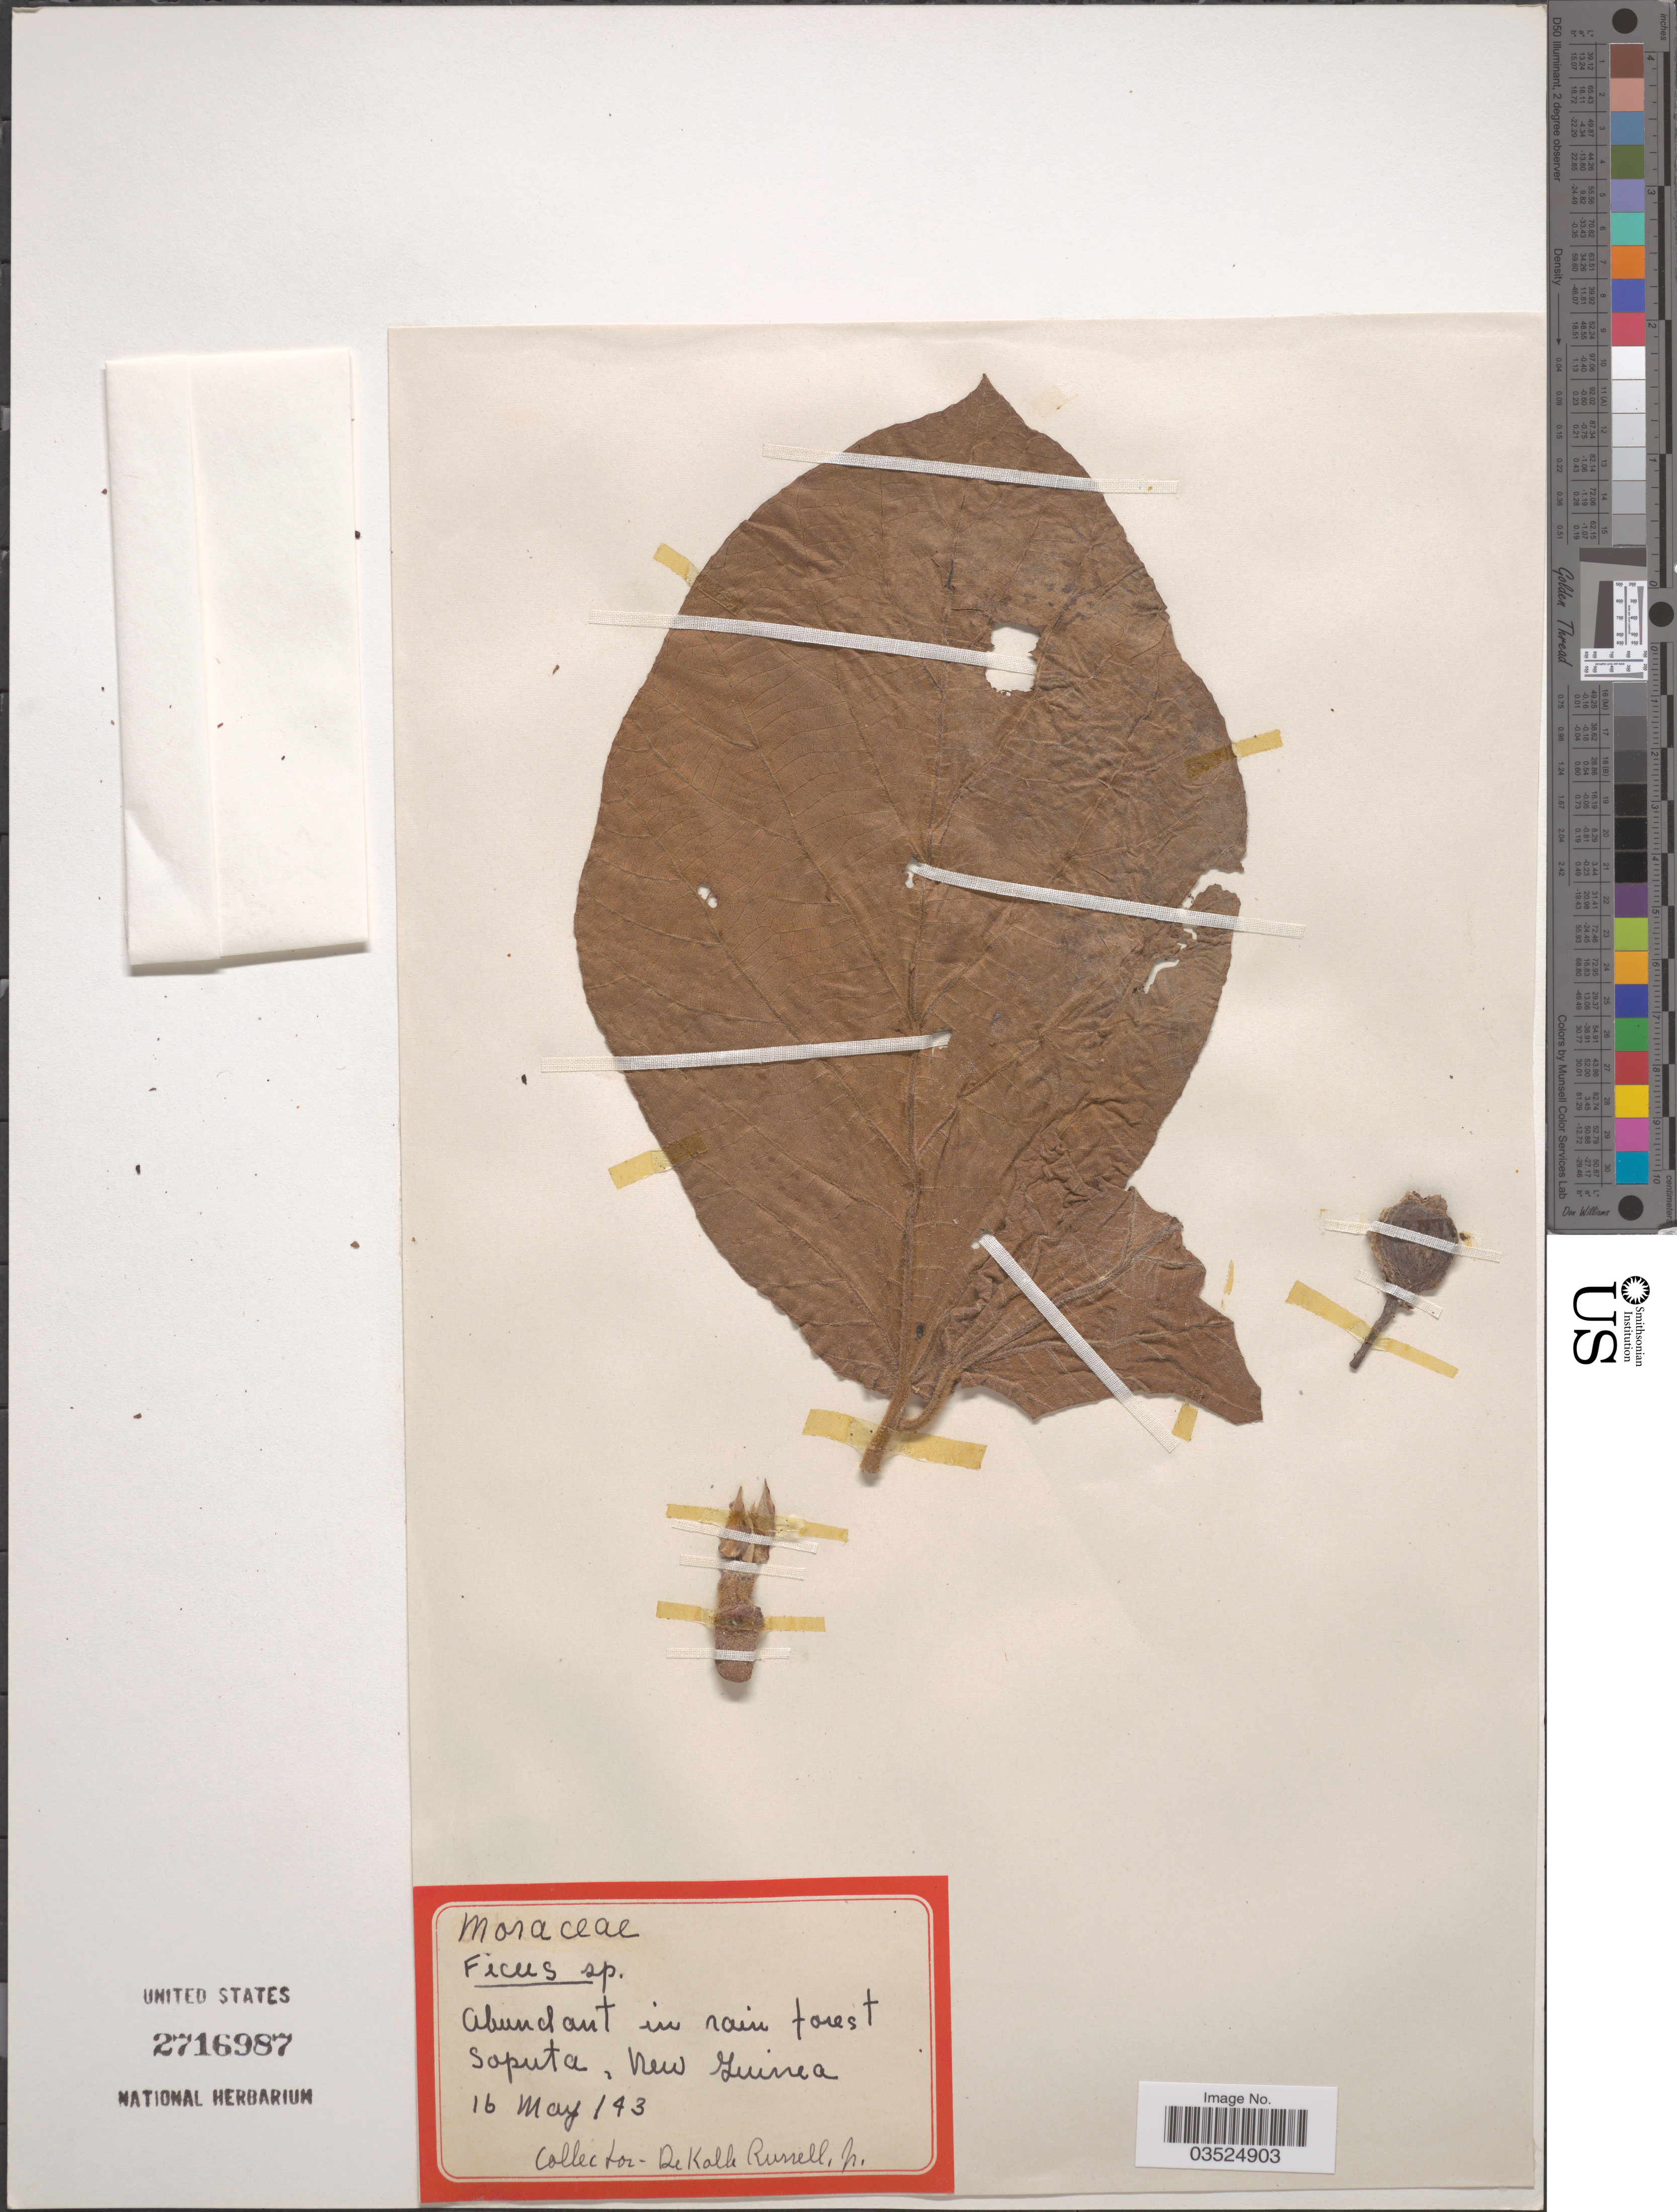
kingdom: Plantae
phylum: Tracheophyta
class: Magnoliopsida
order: Rosales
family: Moraceae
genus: Ficus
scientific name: Ficus sp.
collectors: D. K. Russell Jr.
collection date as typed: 16 May 143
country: Papua New Guinea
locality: Abundant in rain forest Soputa, New Guinea.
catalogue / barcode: US 2716987